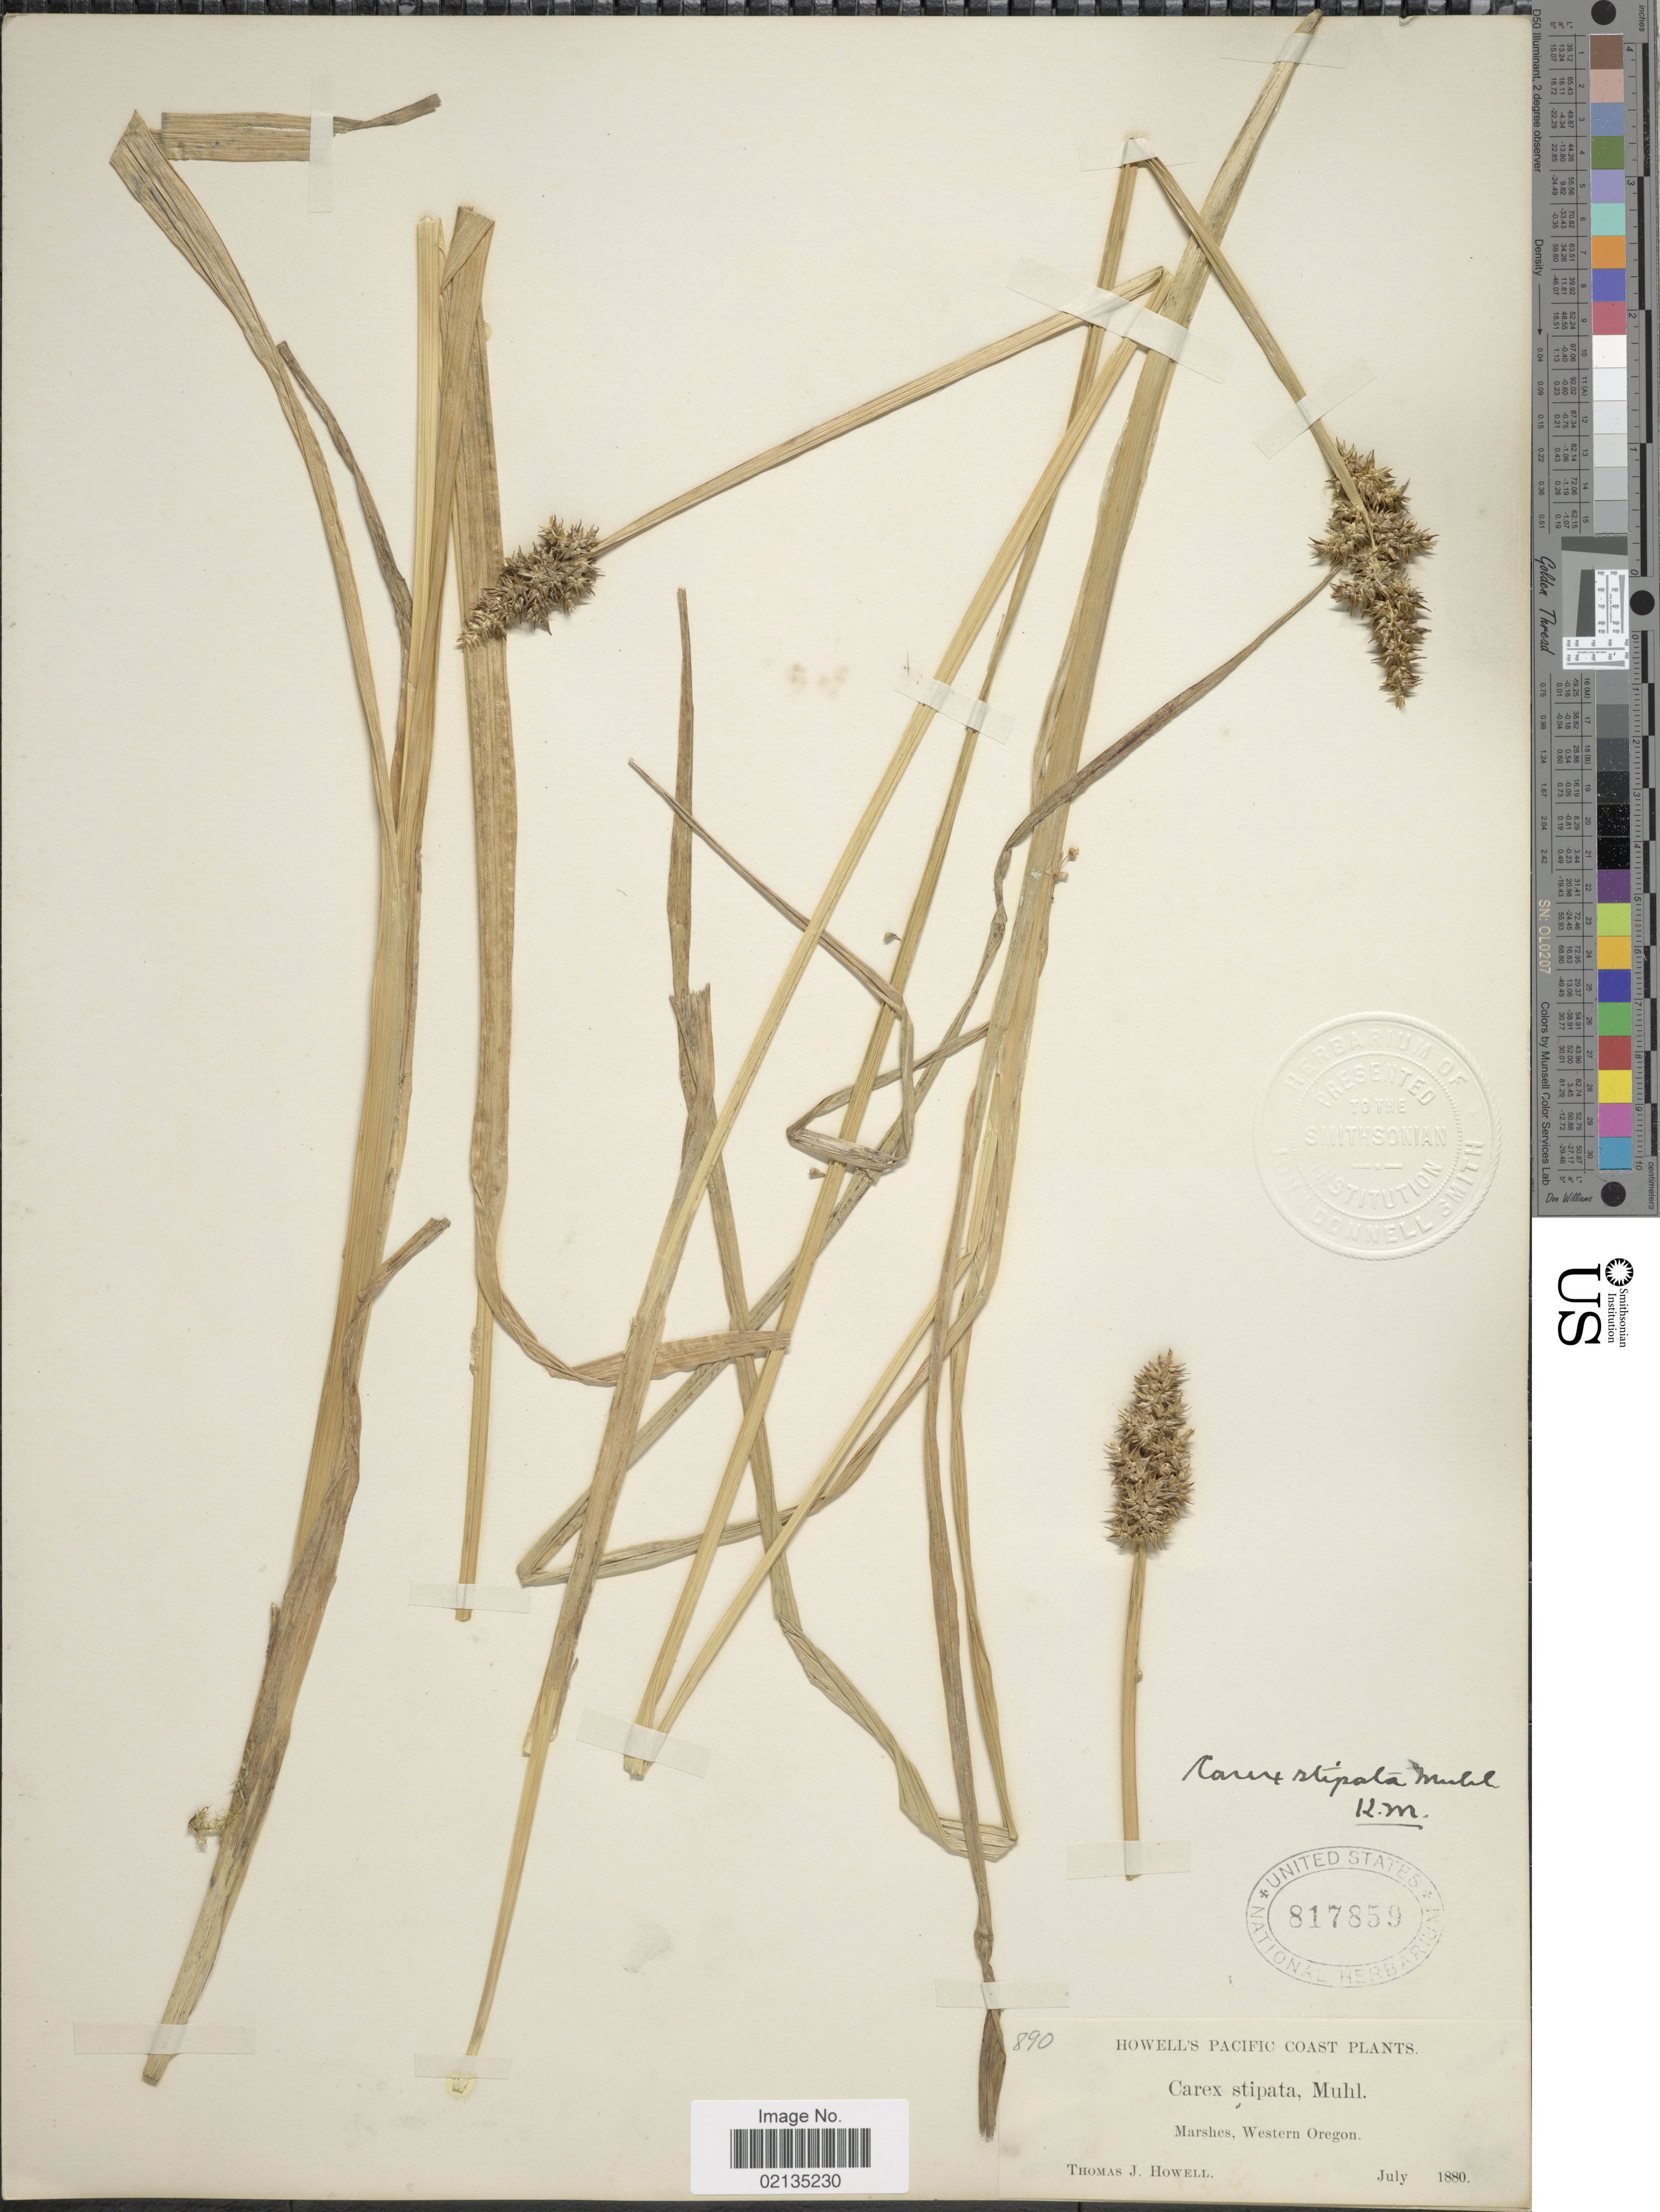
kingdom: Plantae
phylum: Tracheophyta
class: Liliopsida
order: Poales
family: Cyperaceae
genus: Carex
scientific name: Carex stipata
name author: Muhl. ex Willd.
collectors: T. J. Howell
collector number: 890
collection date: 1880-07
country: United States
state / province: Oregon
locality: Marshes, Western Oregon. Pacific Coast.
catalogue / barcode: US 817859